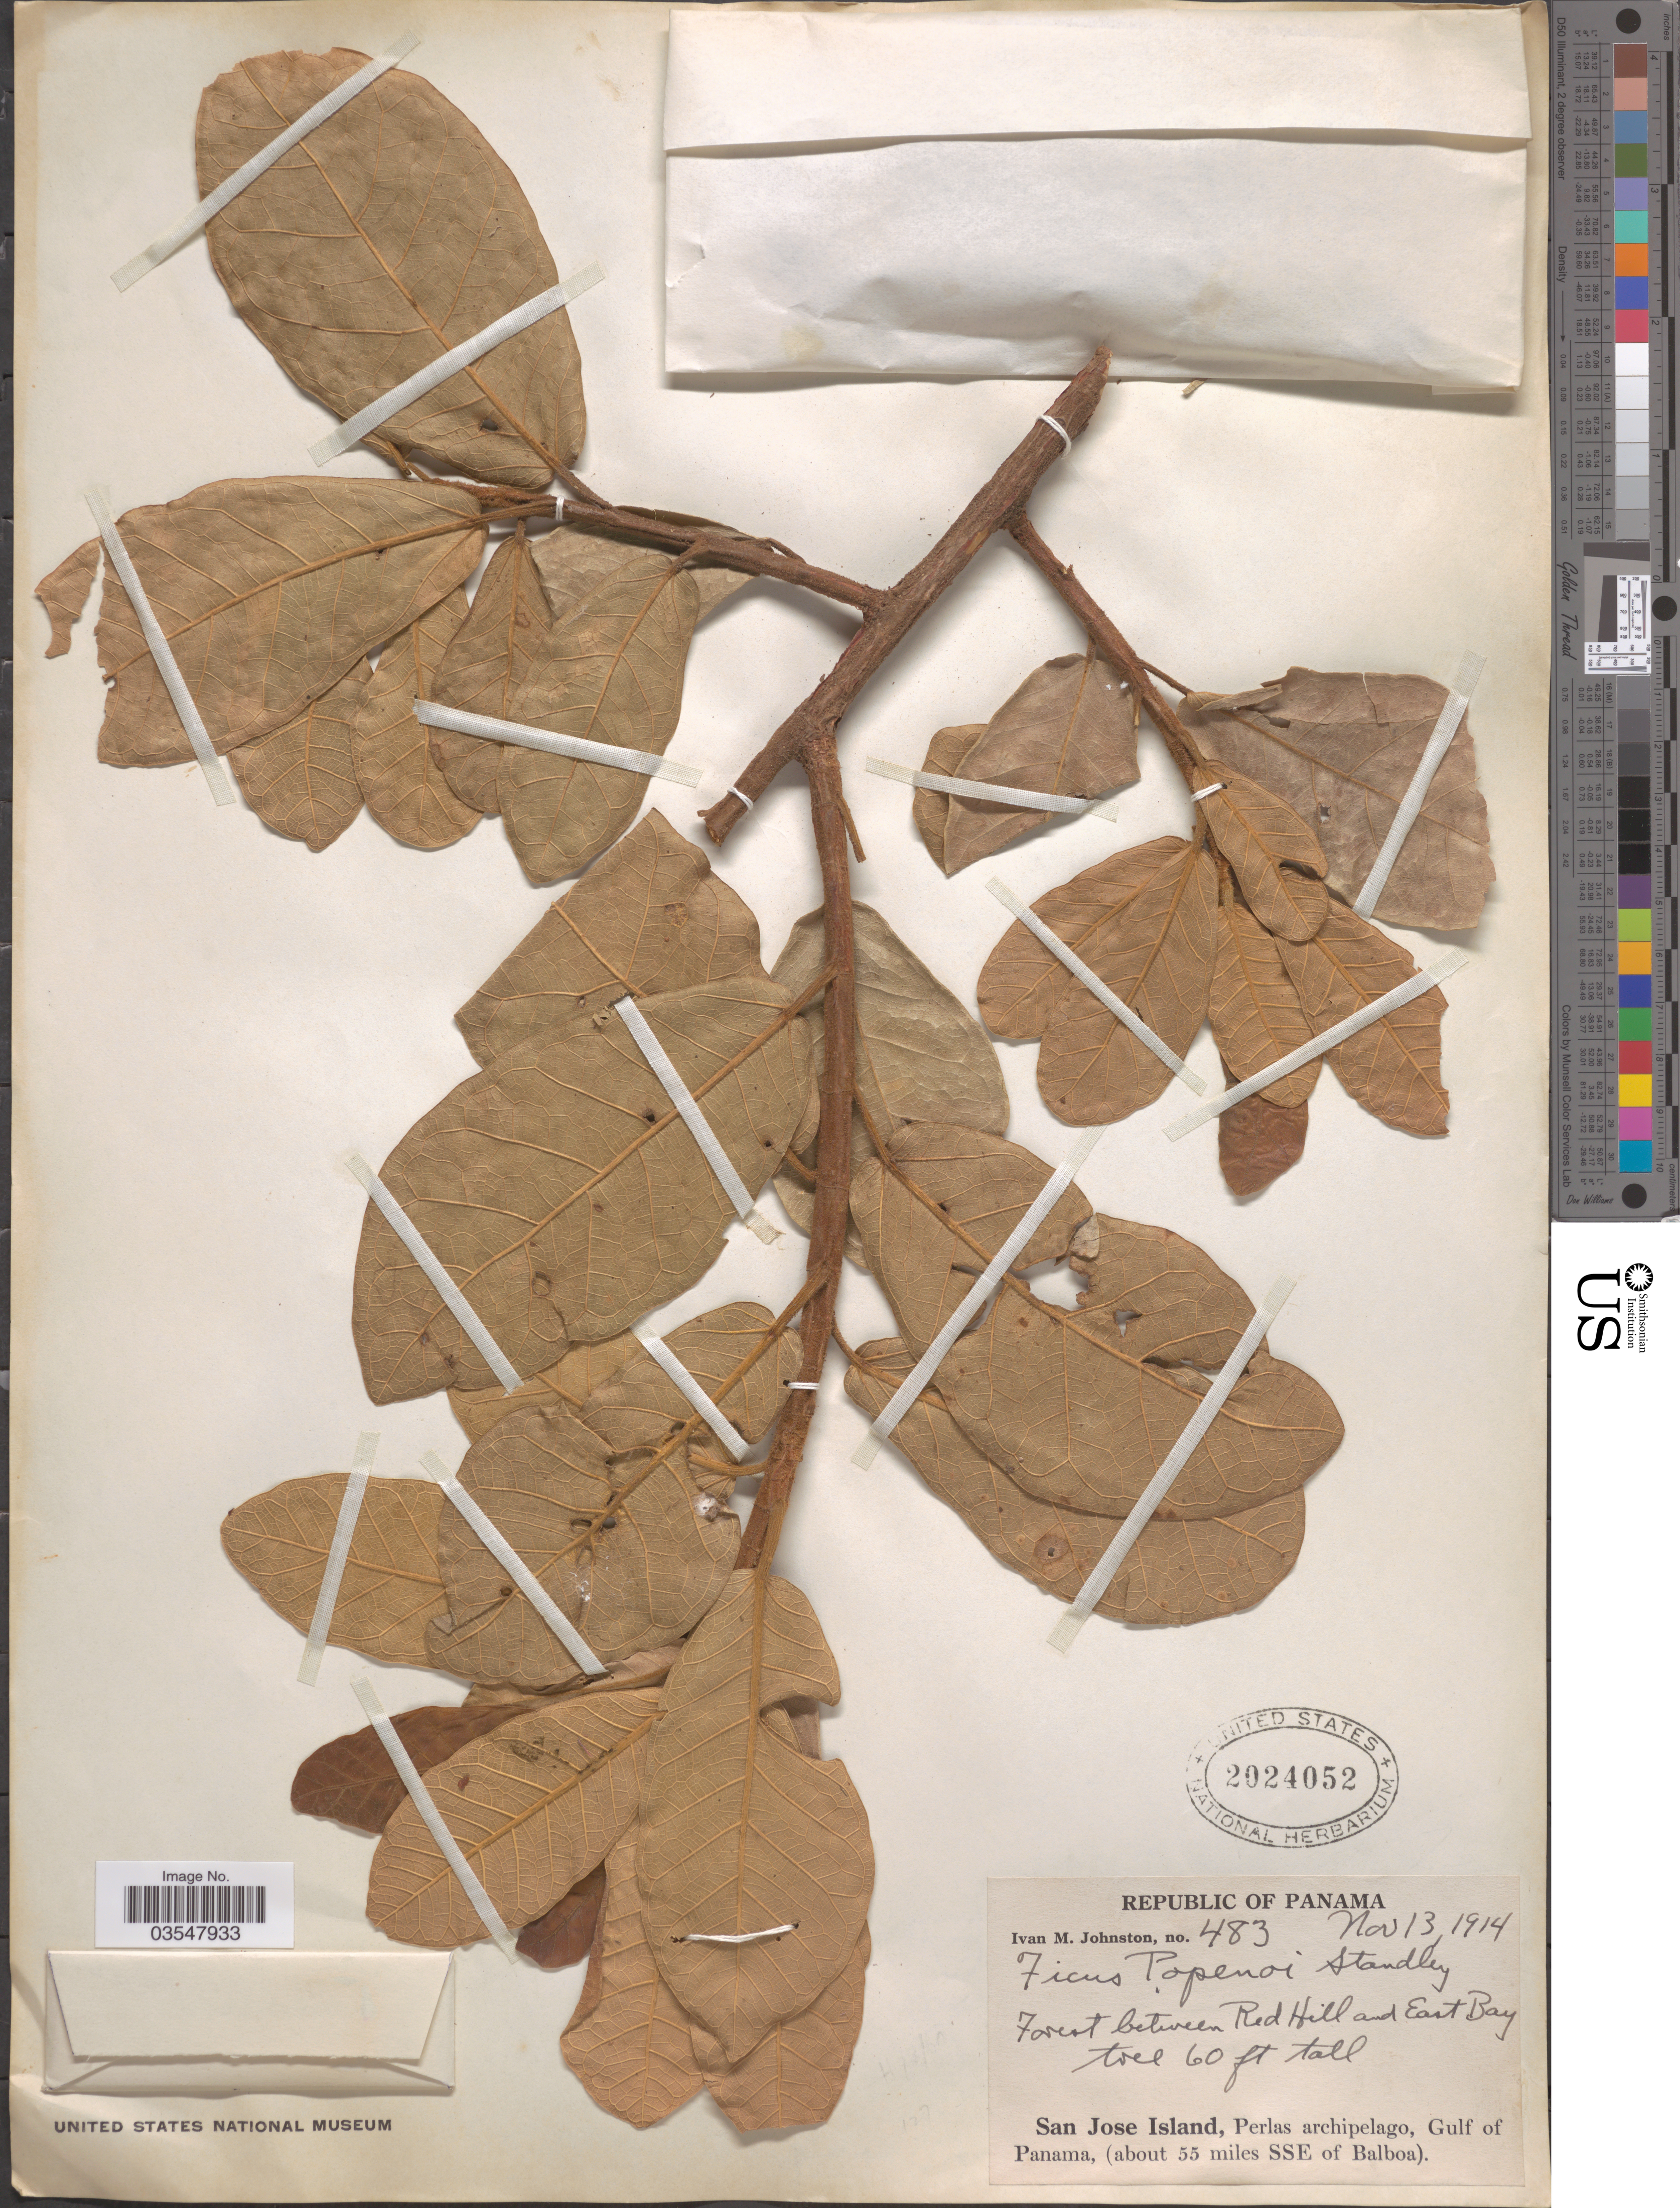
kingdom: Plantae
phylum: Tracheophyta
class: Magnoliopsida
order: Rosales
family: Moraceae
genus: Ficus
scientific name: Ficus popenoei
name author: Standl.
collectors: I.M. Johnston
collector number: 483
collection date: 1914-11-13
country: Panama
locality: Forest between Red Hill and East Bay. San Jose Island, Perlas archipelago, Gulf of Panama, (about 55 miles SSE of Balboa).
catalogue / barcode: US 2024052